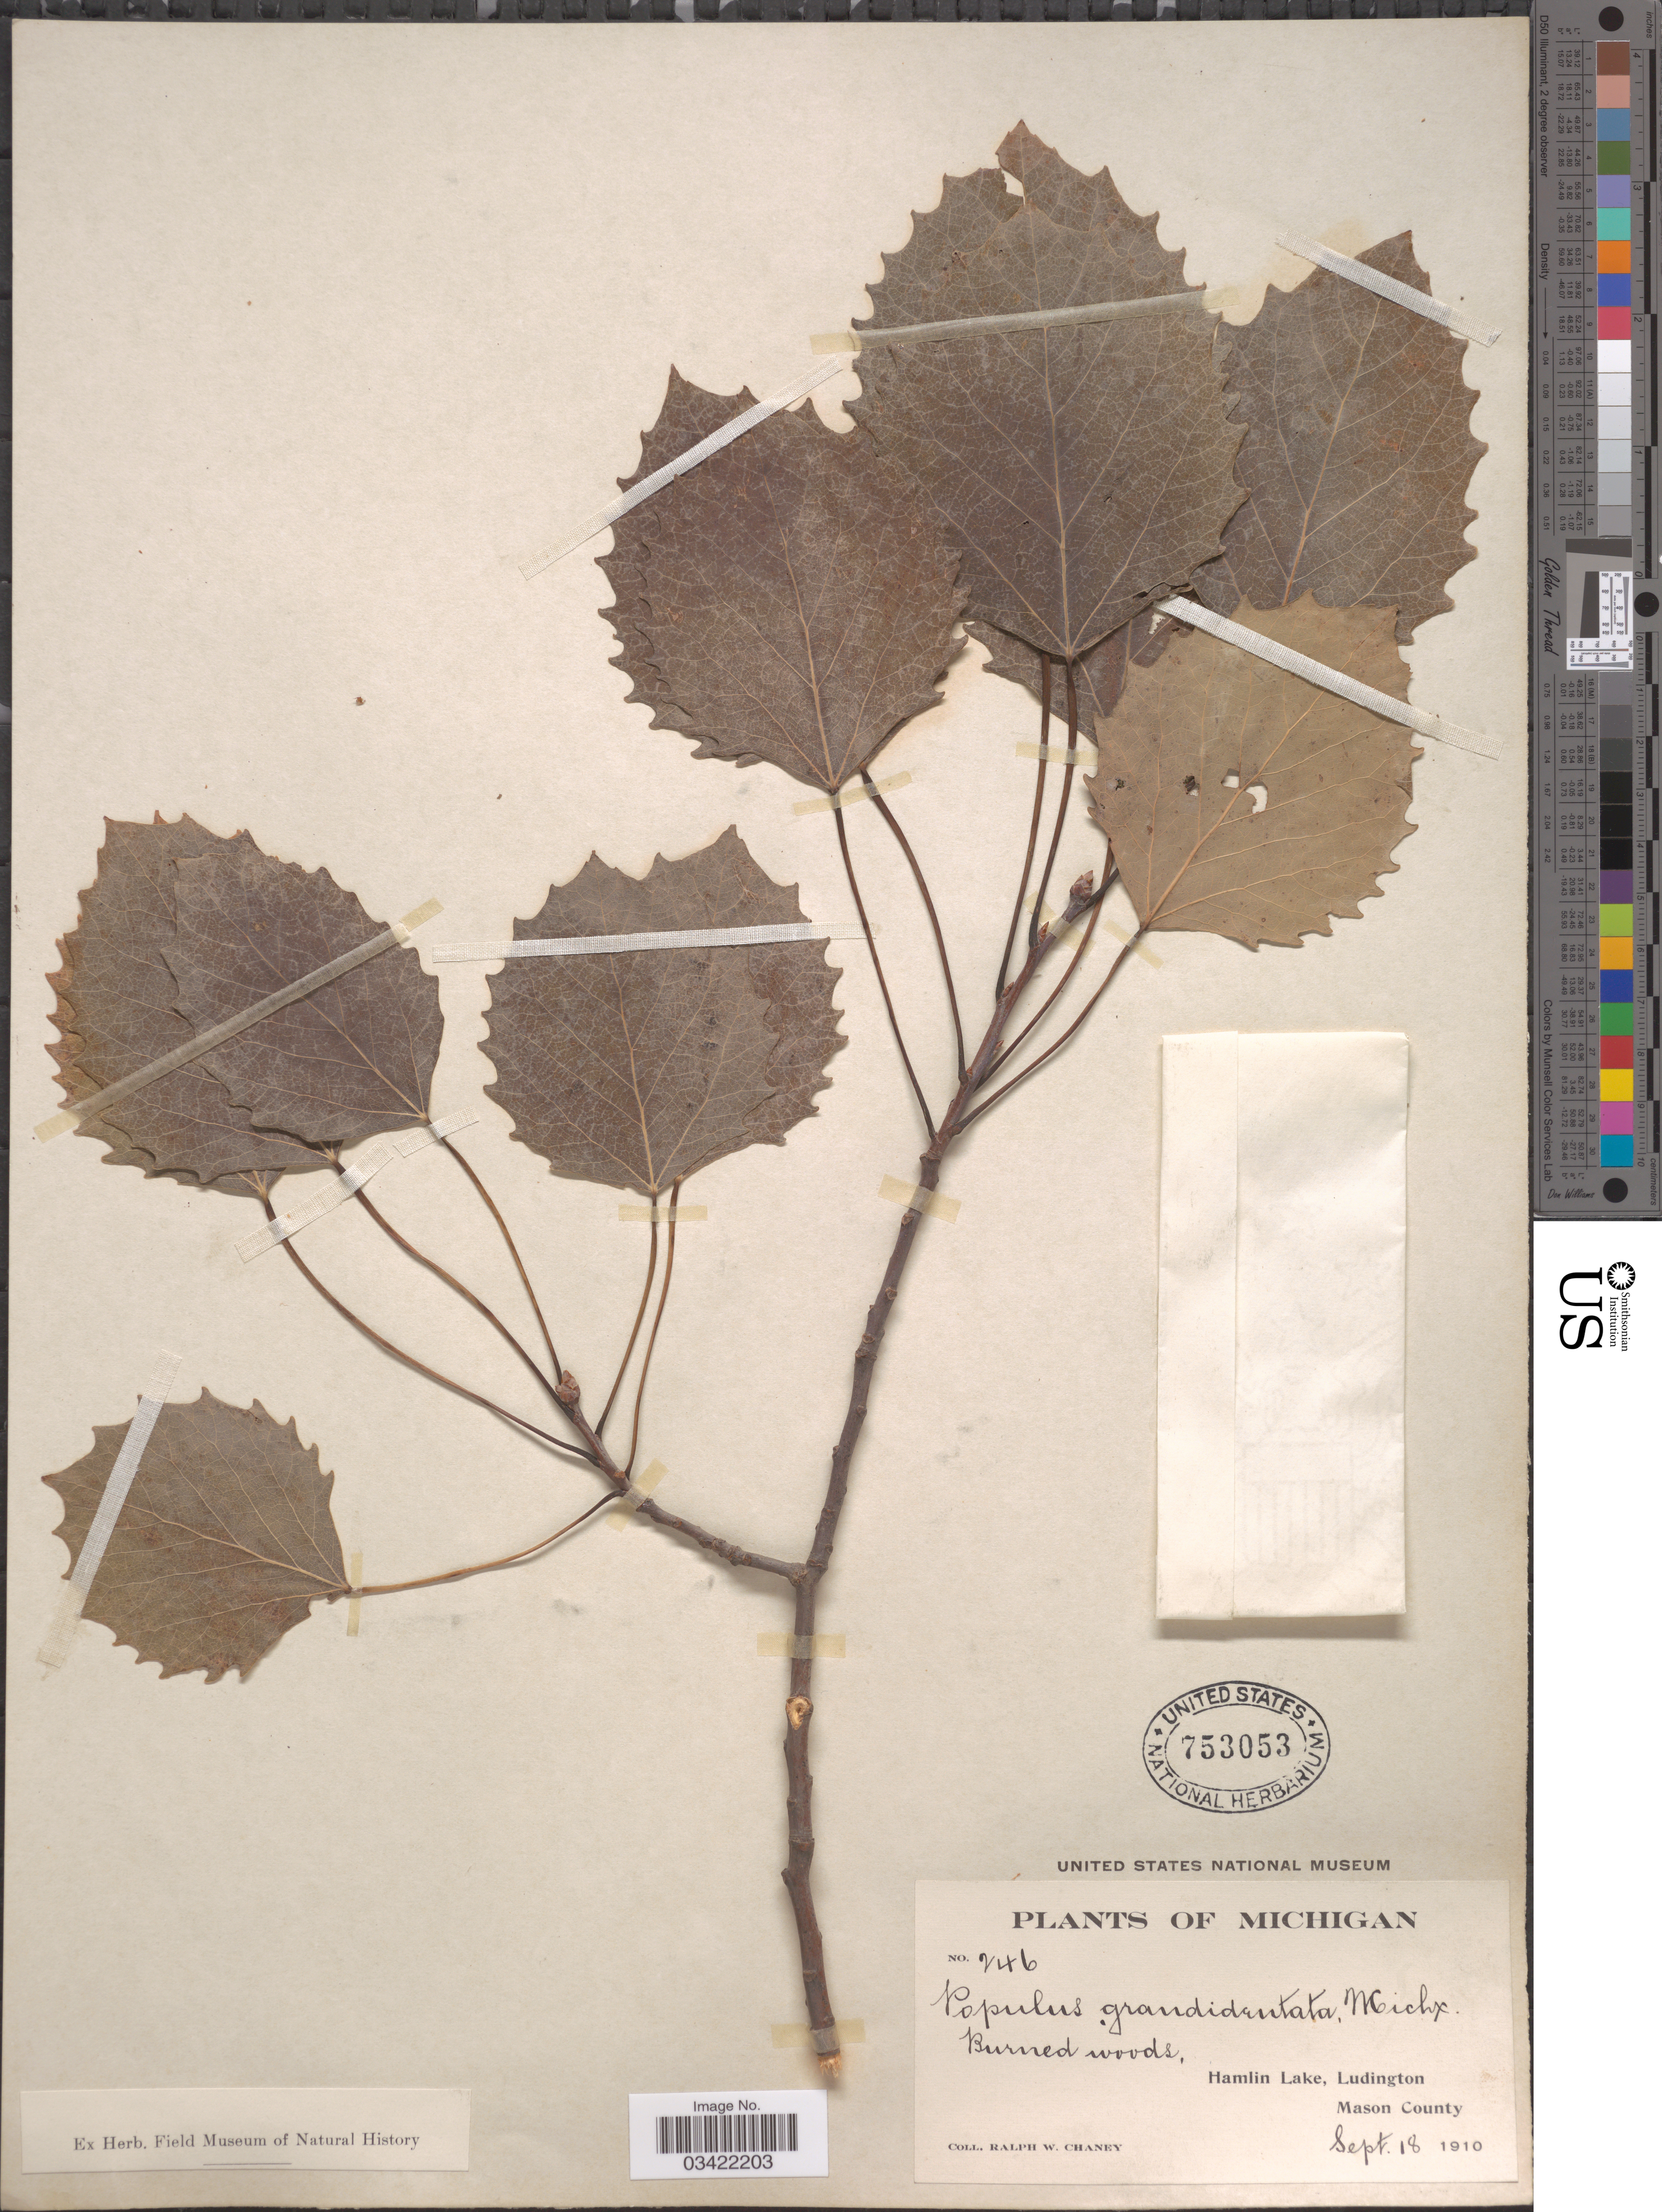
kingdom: Plantae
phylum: Tracheophyta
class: Magnoliopsida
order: Malpighiales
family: Salicaceae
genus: Populus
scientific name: Populus grandidentata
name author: Michx.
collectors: R. Chaney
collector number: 246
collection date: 1910-09-18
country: United States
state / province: Michigan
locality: Hamlin Lake, Ludington. Mason County.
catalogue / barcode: US 753053